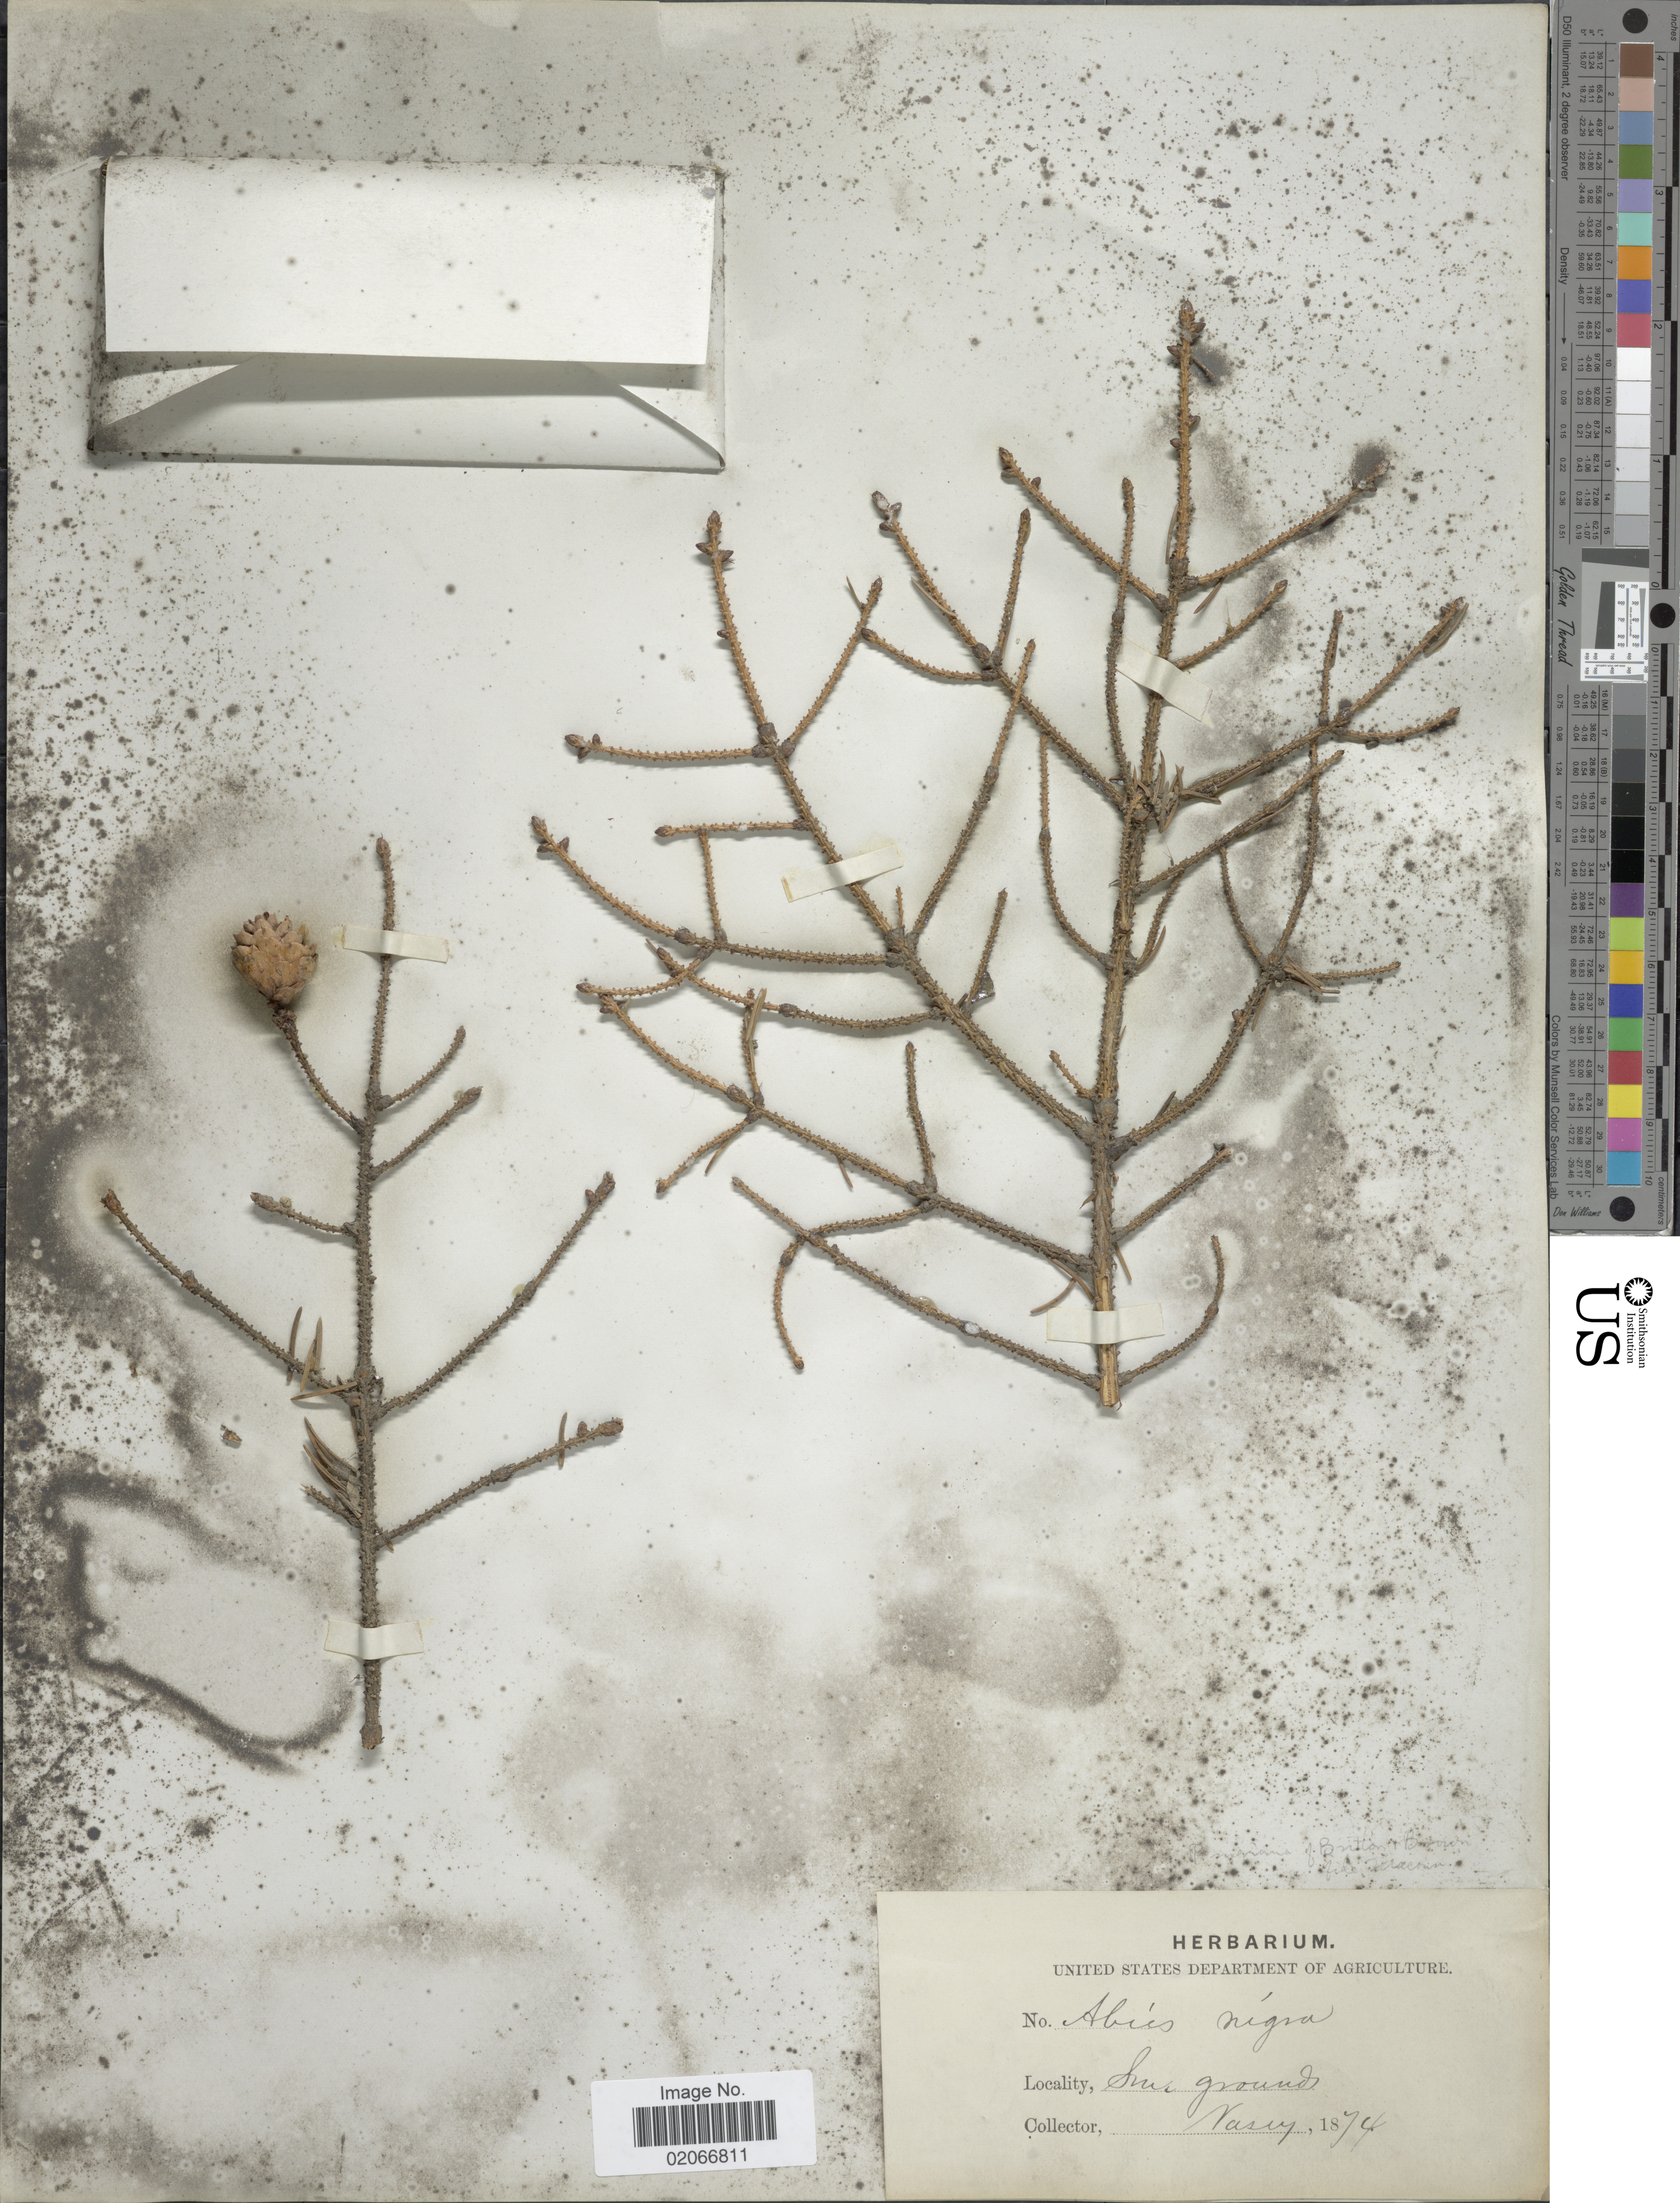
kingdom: Plantae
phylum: Tracheophyta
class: Pinopsida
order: Pinales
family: Pinaceae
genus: Picea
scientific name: Picea rubens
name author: Sarg.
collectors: Vasey, --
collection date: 1874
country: United States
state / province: District of Columbia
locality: Sm. grounds